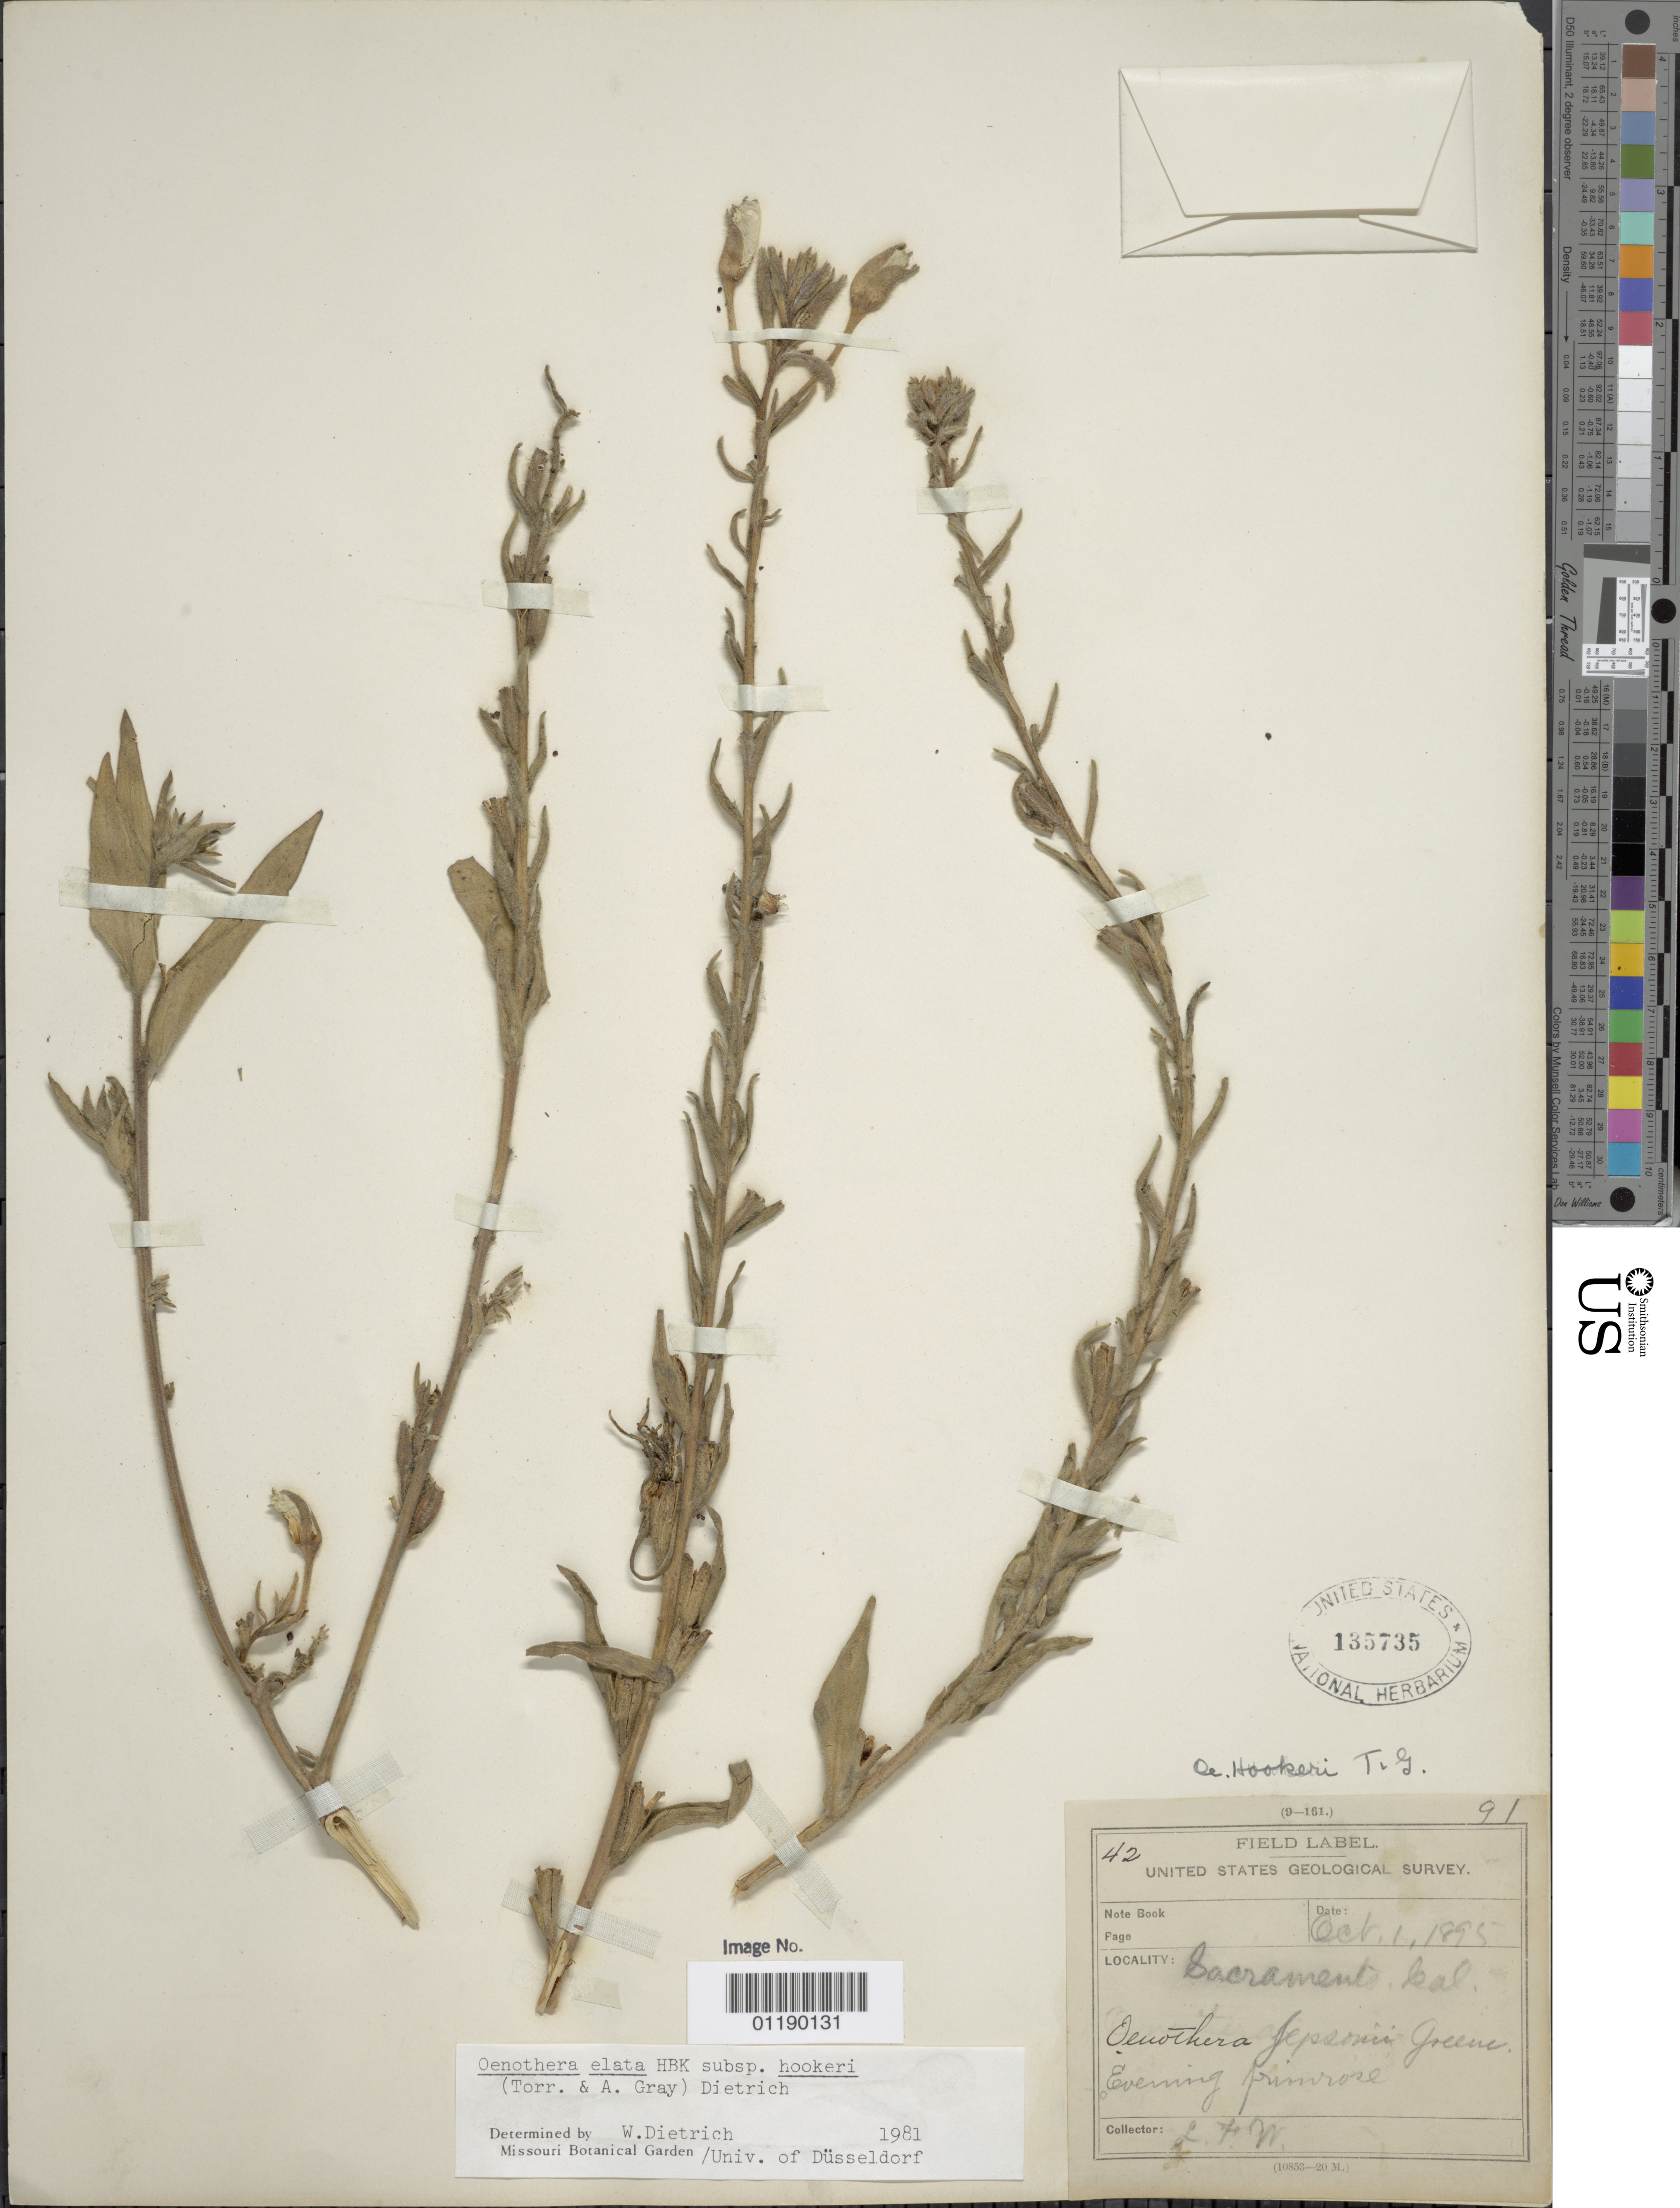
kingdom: Plantae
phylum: Tracheophyta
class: Magnoliopsida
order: Myrtales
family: Onagraceae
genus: Oenothera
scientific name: Oenothera elata subsp. hookeri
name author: (Torr. & A. Gray) W. Dietr. & W.L. Wagner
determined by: Dietrich, W.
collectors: L. F. Ward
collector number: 42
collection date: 1895-10-01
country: United States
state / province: California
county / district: Sacramento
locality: Sacramento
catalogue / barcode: US 135735